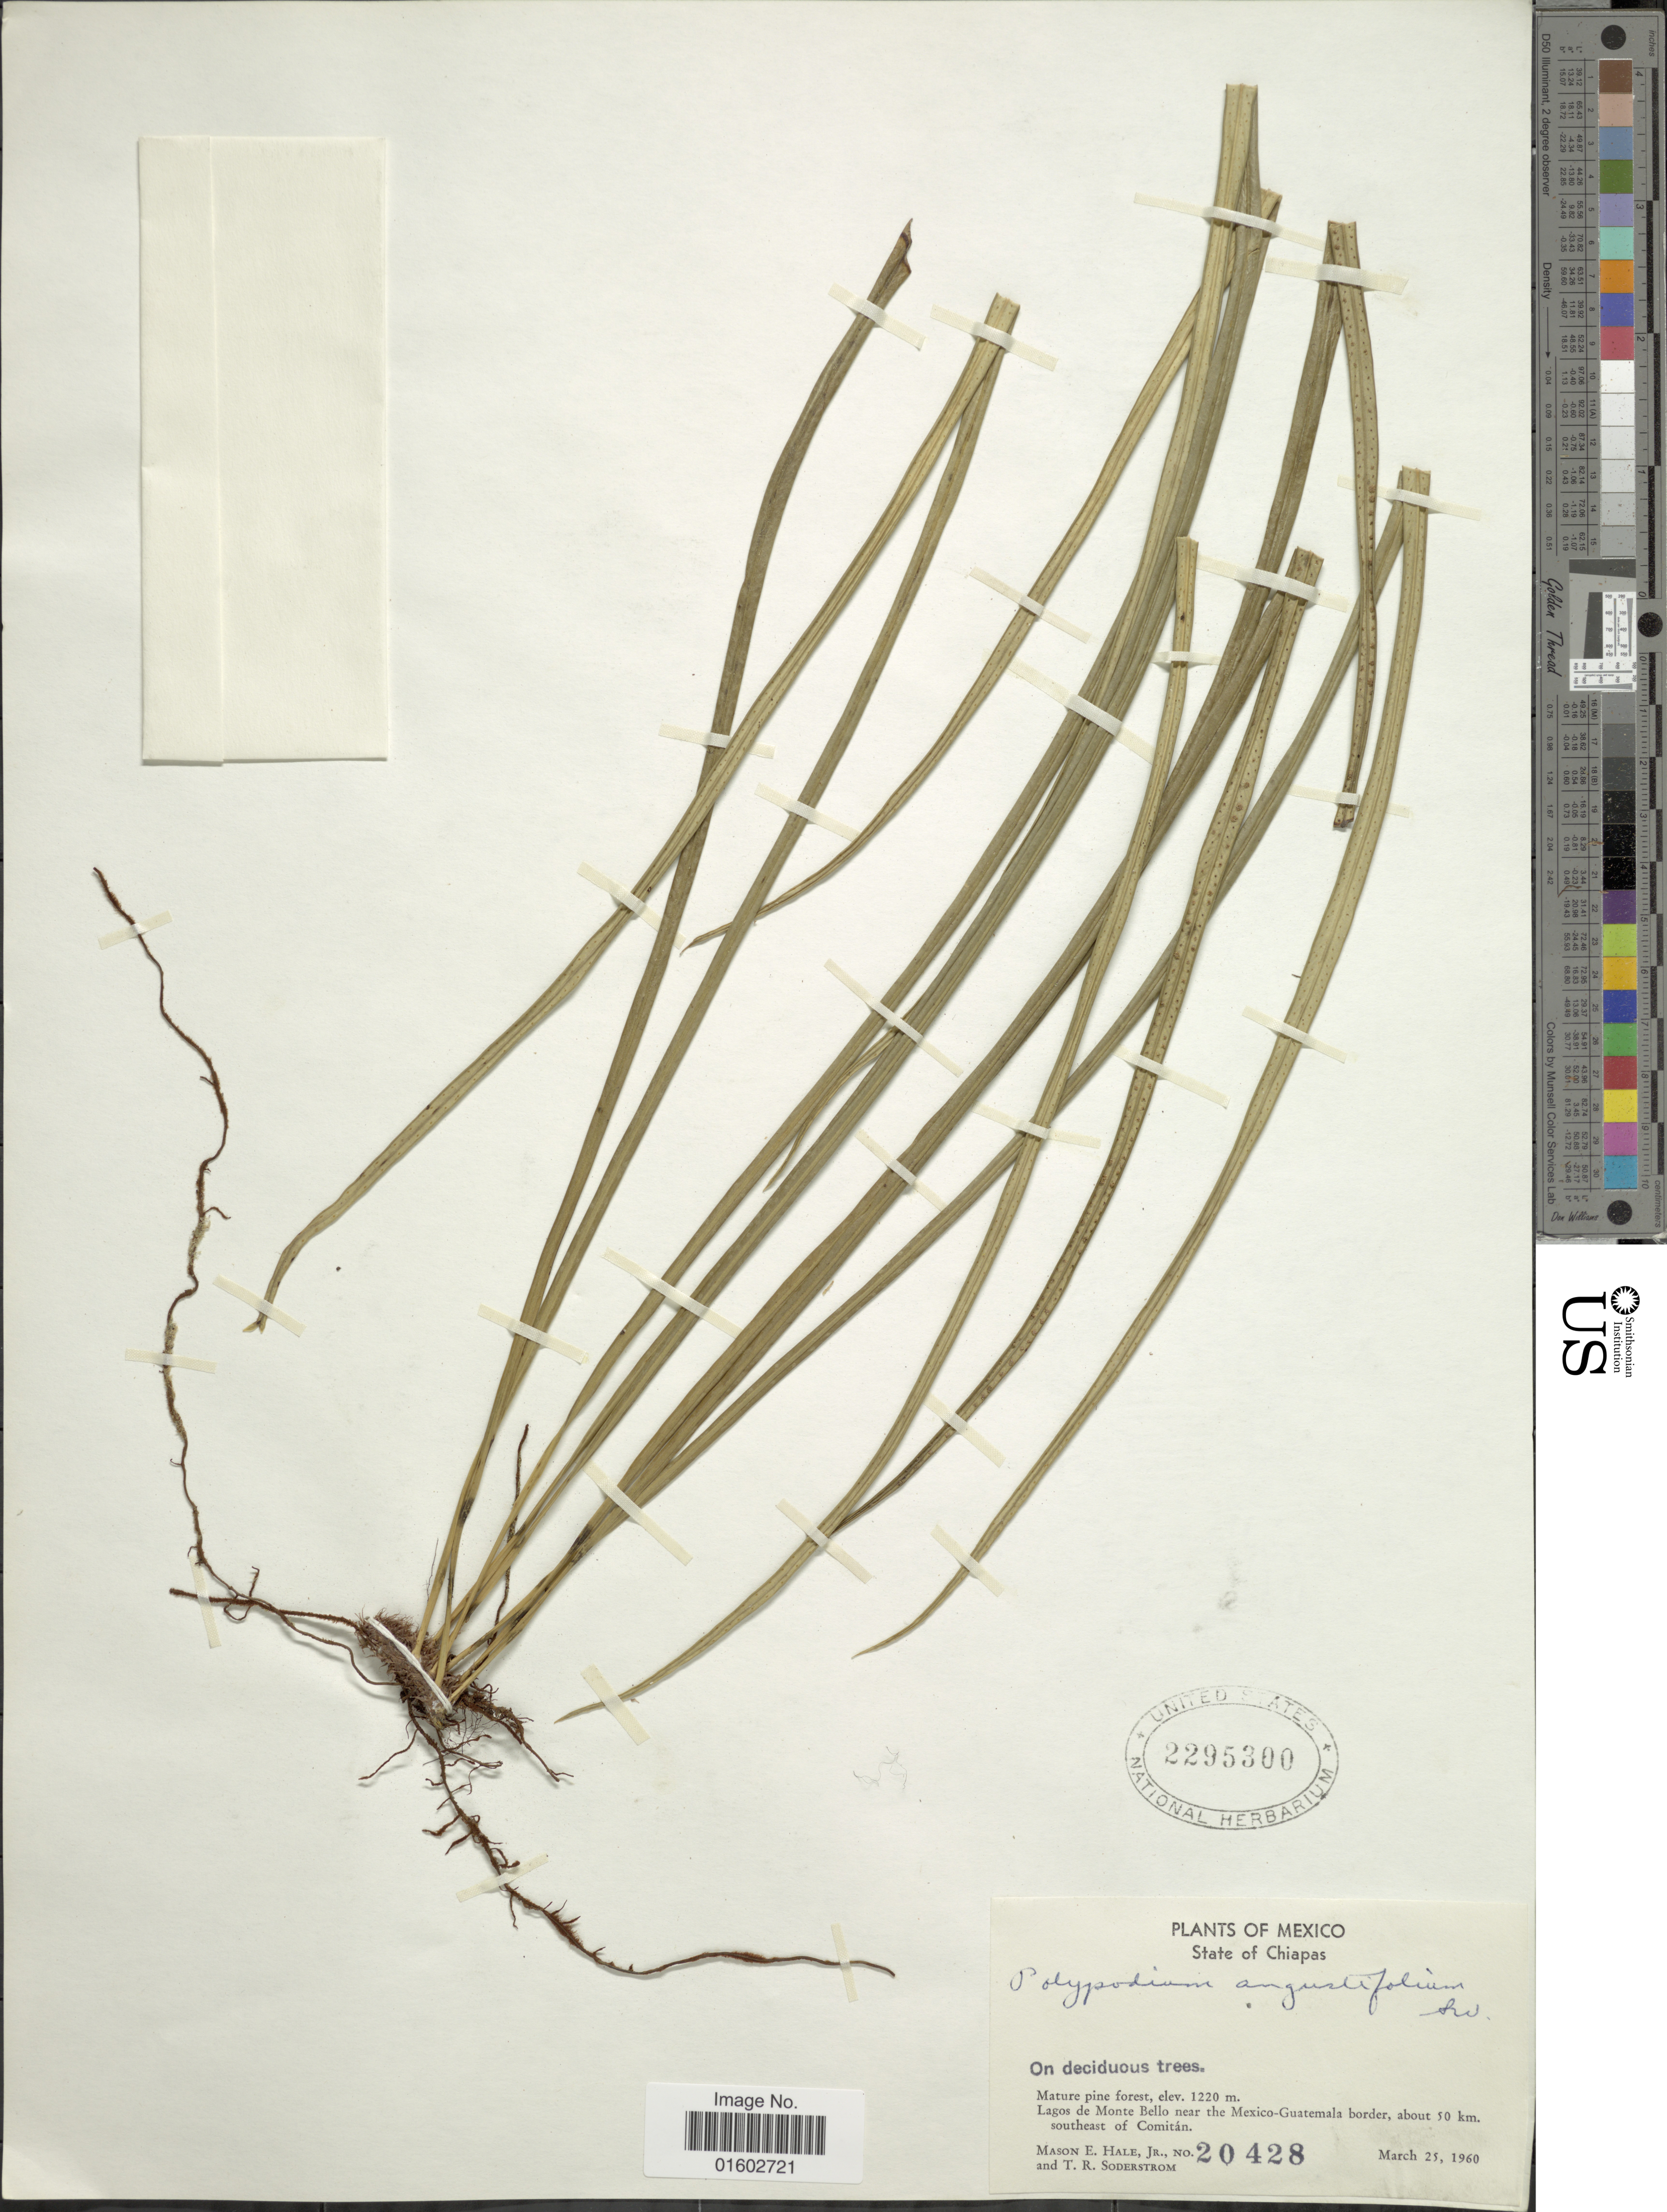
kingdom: Plantae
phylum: Tracheophyta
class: Polypodiopsida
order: Polypodiales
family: Polypodiaceae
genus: Campyloneurum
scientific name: Campyloneurum angustifolium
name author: (Sw.) Fée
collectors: M. Hale & T. R. Soderstrom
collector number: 20428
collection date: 1960-03-25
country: Mexico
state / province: Chiapas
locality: Lagos de Monte Bello near the Mexico-Guatemala borede, about 50 km southeast of Comitan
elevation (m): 1220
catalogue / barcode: US 2295300